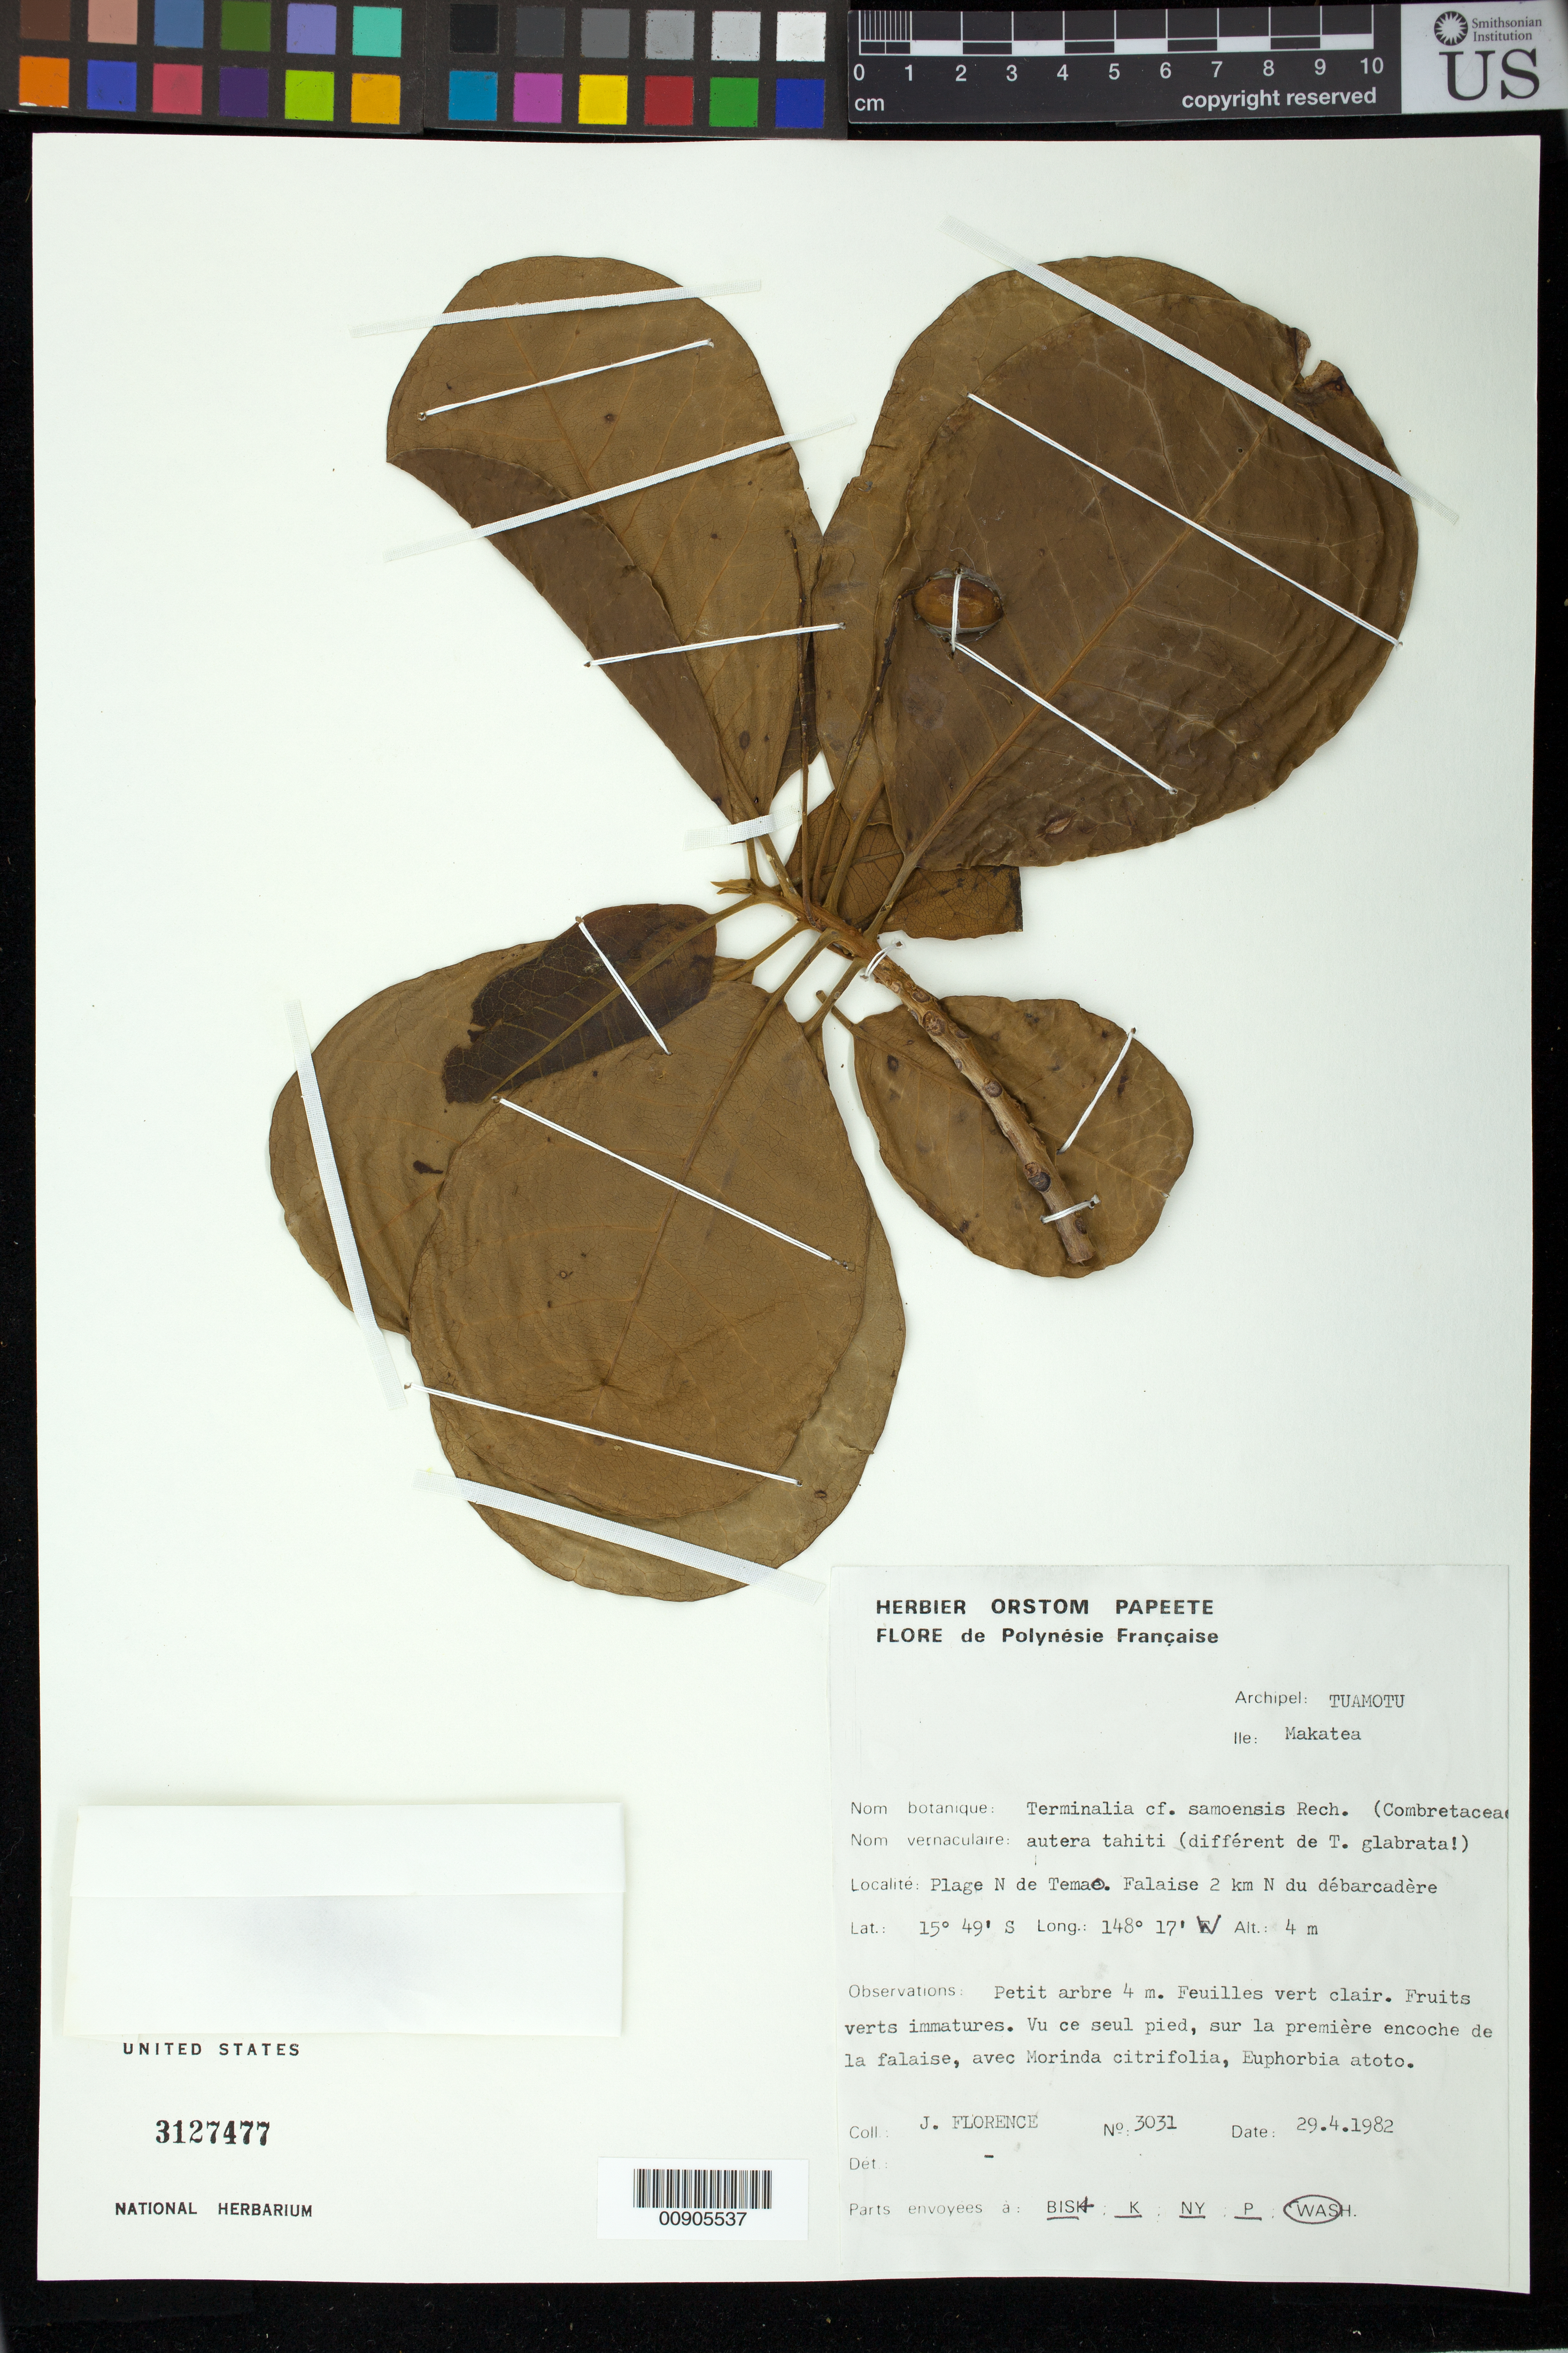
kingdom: Plantae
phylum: Tracheophyta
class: Magnoliopsida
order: Myrtales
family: Combretaceae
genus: Terminalia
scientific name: Terminalia samoensis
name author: Rech.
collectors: J. Florence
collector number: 3031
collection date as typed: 29 Apr 1982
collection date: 1982-04-29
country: French Polynesia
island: Makatea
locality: Plage N de Temae. Falaise 2 km N du debarcadere.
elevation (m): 4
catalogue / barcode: US 3127477